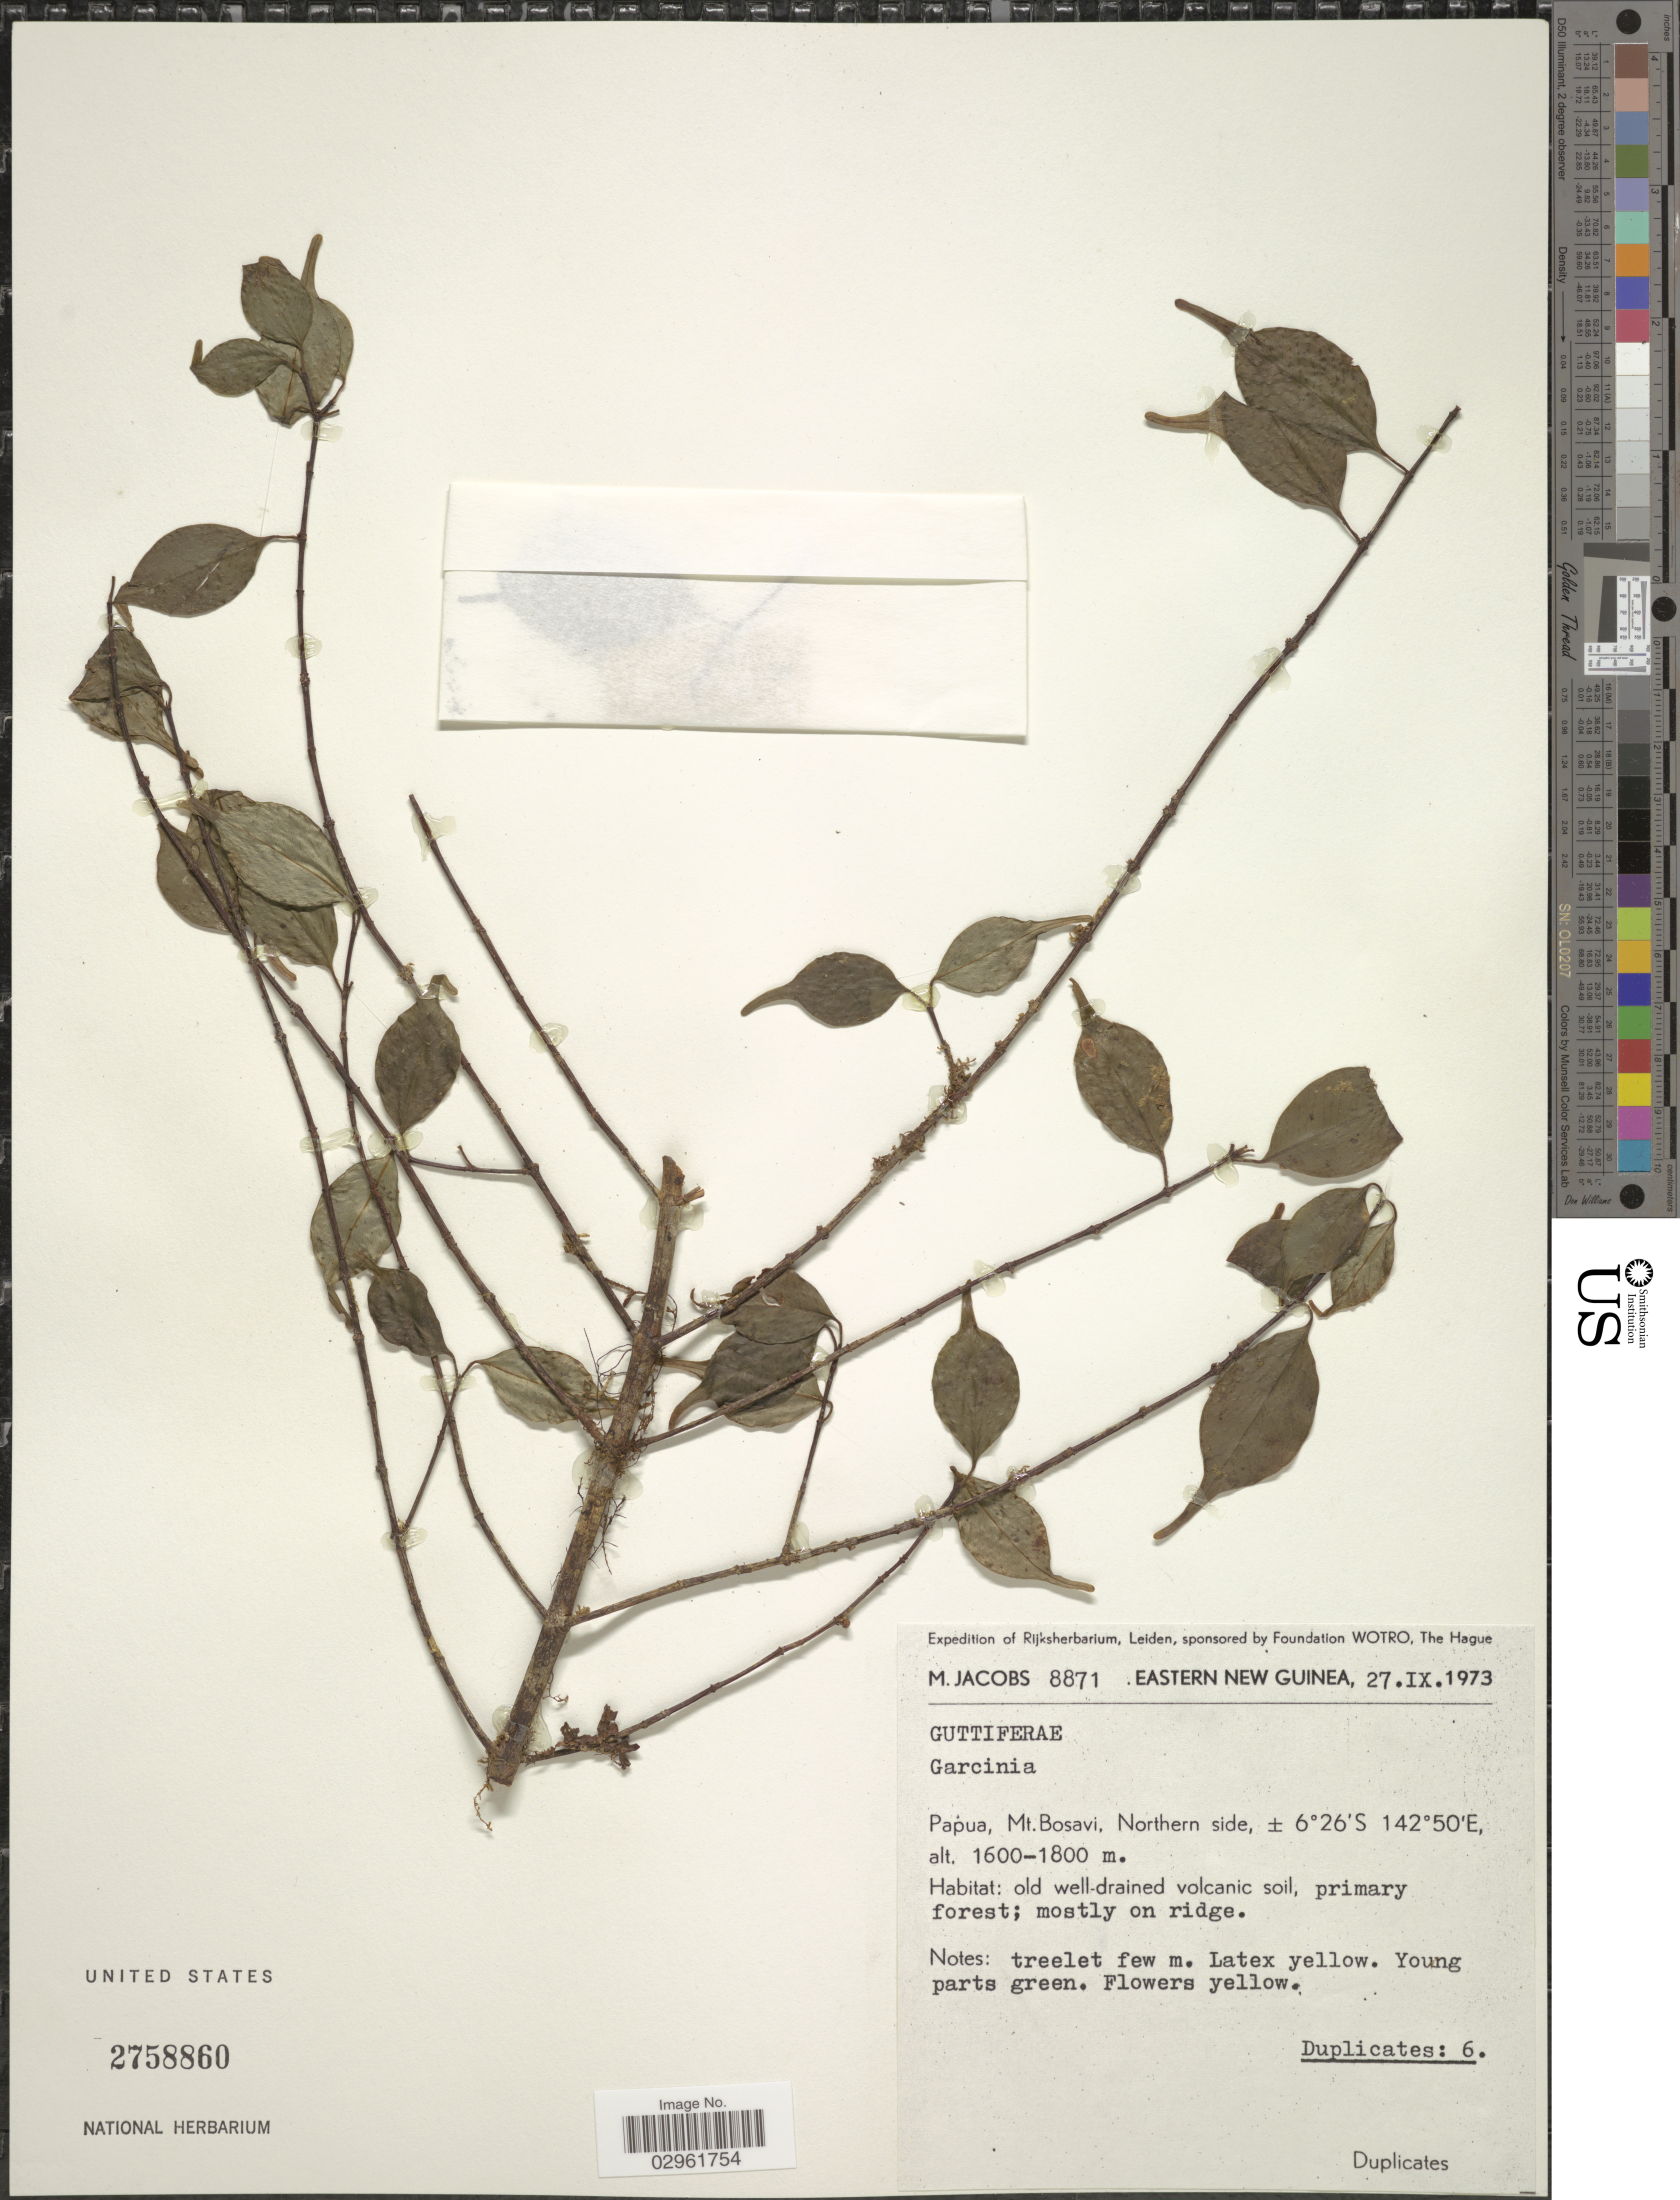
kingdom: Plantae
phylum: Tracheophyta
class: Magnoliopsida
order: Malpighiales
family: Clusiaceae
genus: Garcinia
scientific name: Garcinia sp.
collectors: M. Jacobs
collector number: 8871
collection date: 1973-09-27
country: Papua New Guinea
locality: Eastern New Guinea. Papua, Mt. Bosavi, Northern side.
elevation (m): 1600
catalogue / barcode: US 2758860